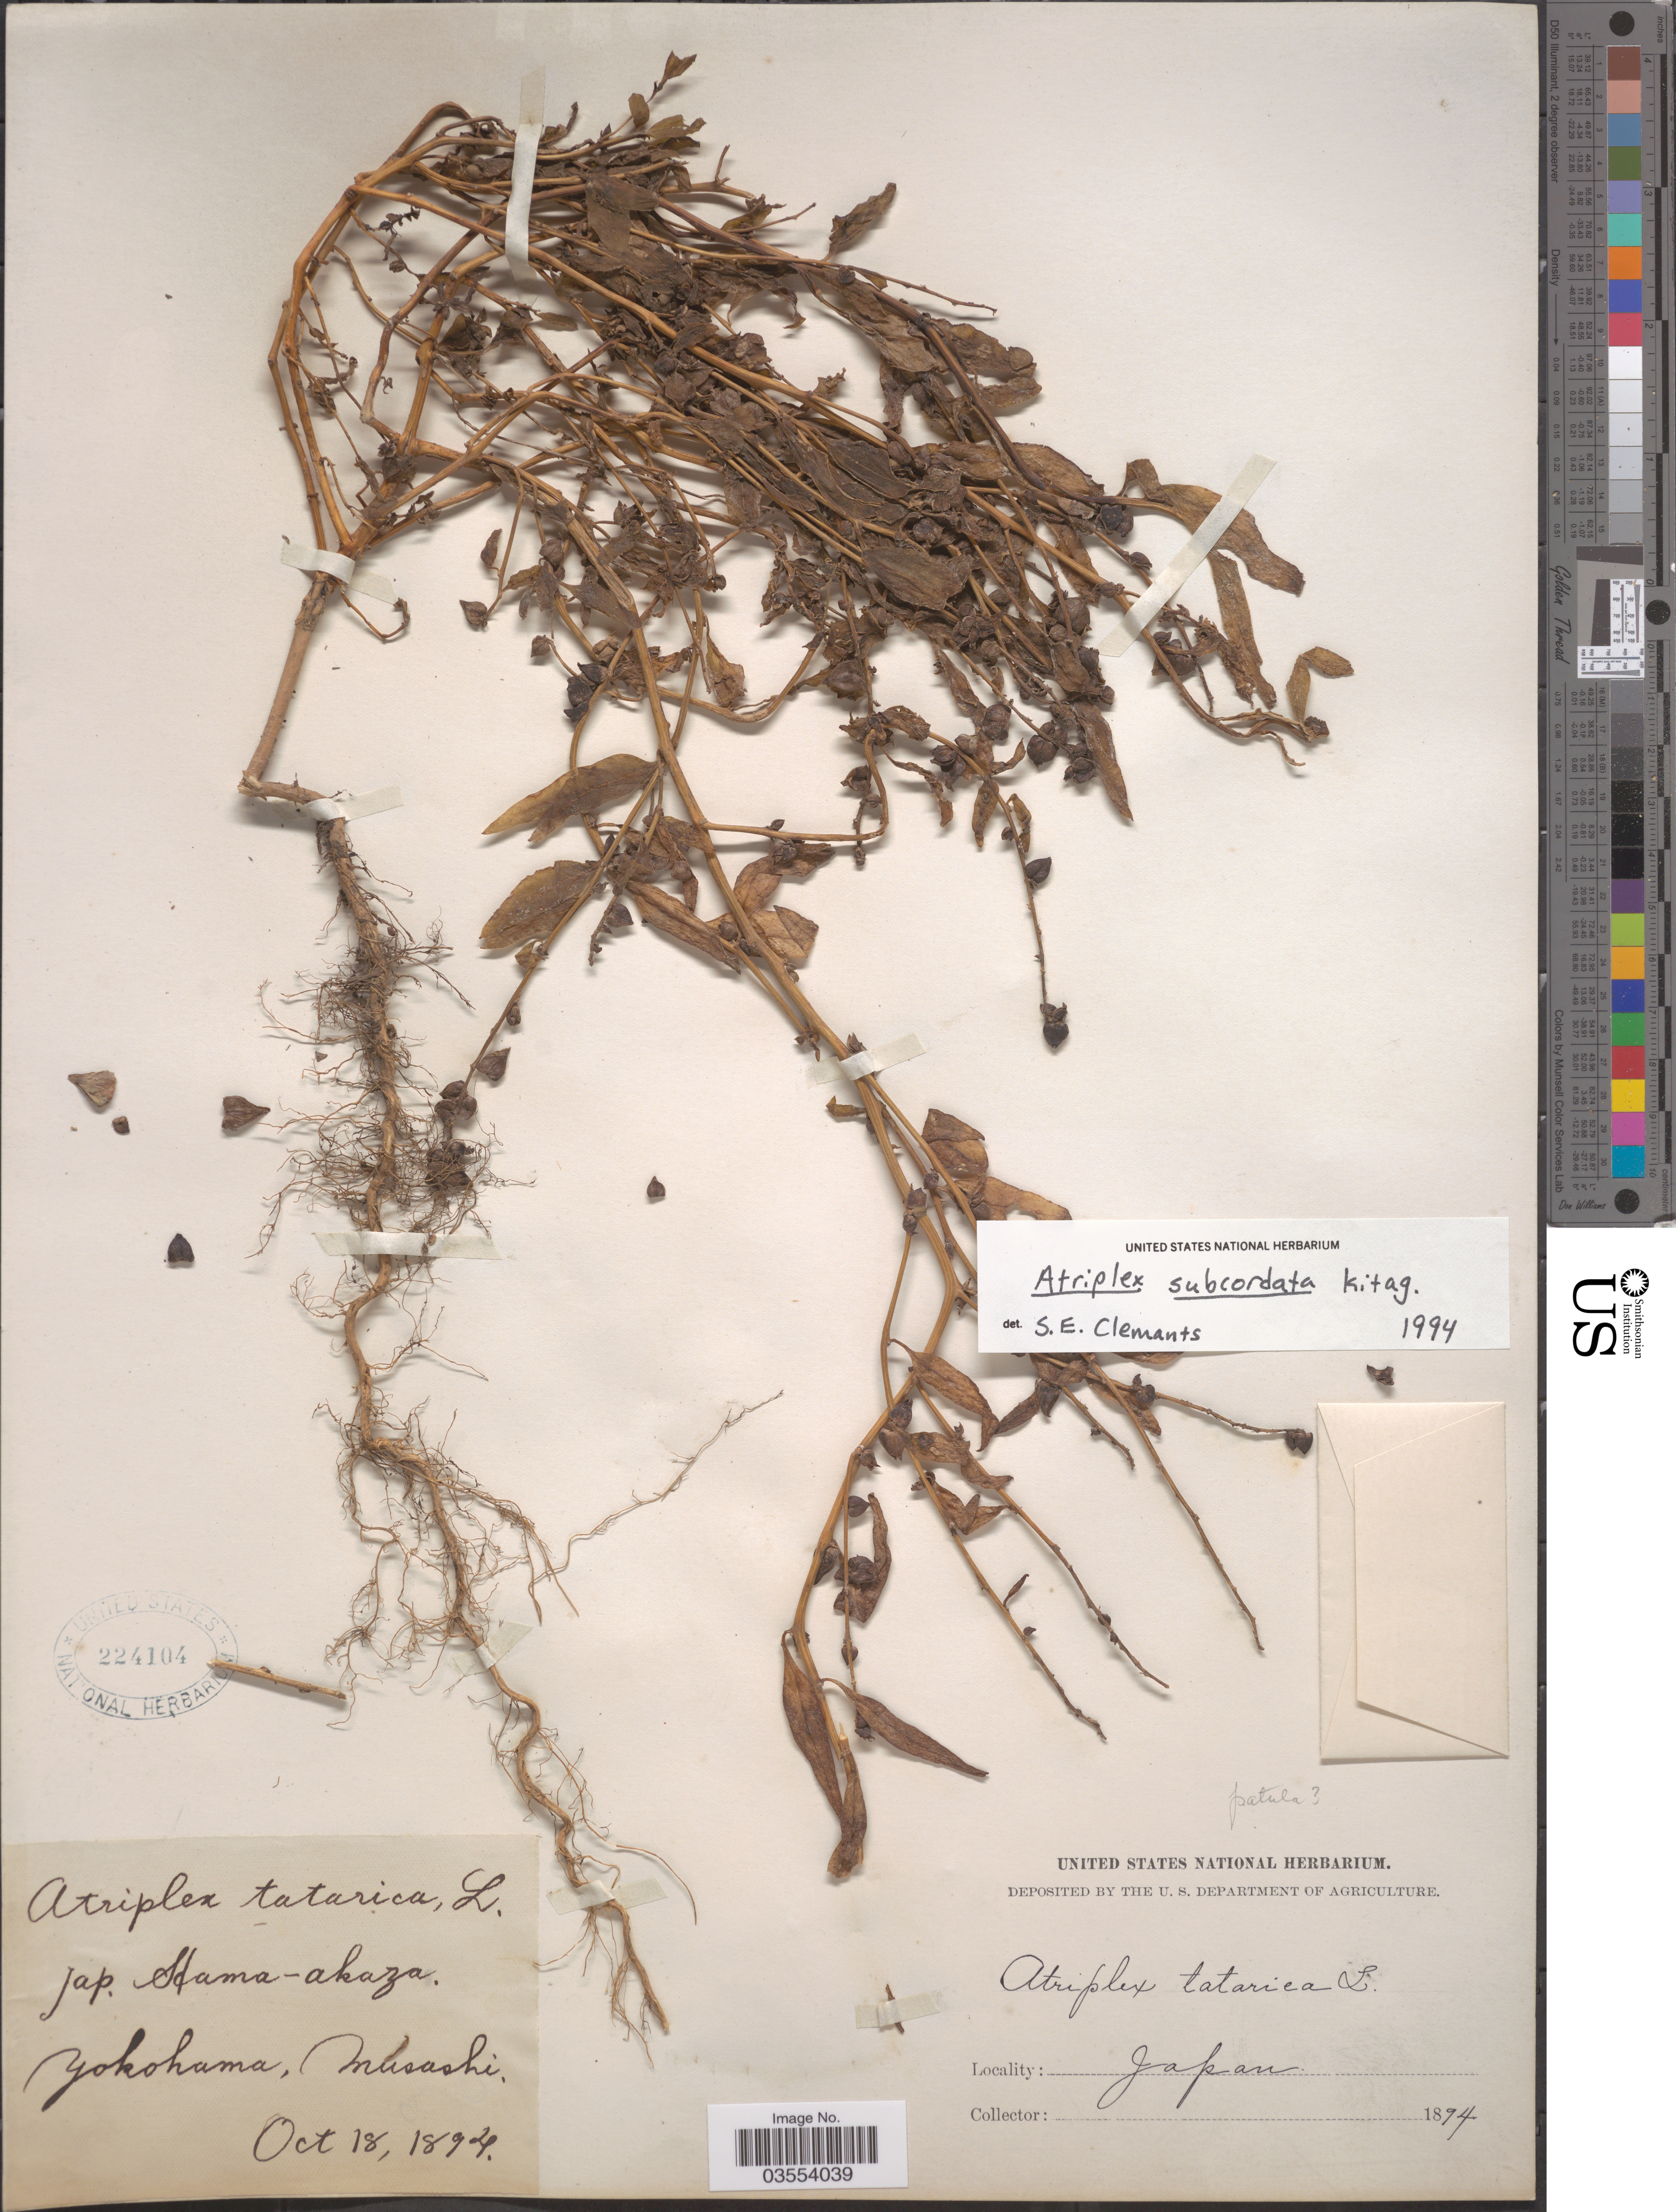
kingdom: Plantae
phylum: Tracheophyta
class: Magnoliopsida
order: Caryophyllales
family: Amaranthaceae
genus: Atriplex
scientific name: Atriplex subcordata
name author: Kitag.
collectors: ex herb. United States National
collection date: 1894-10-18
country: Japan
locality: Yokohama, Musashi.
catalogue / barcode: US 224104